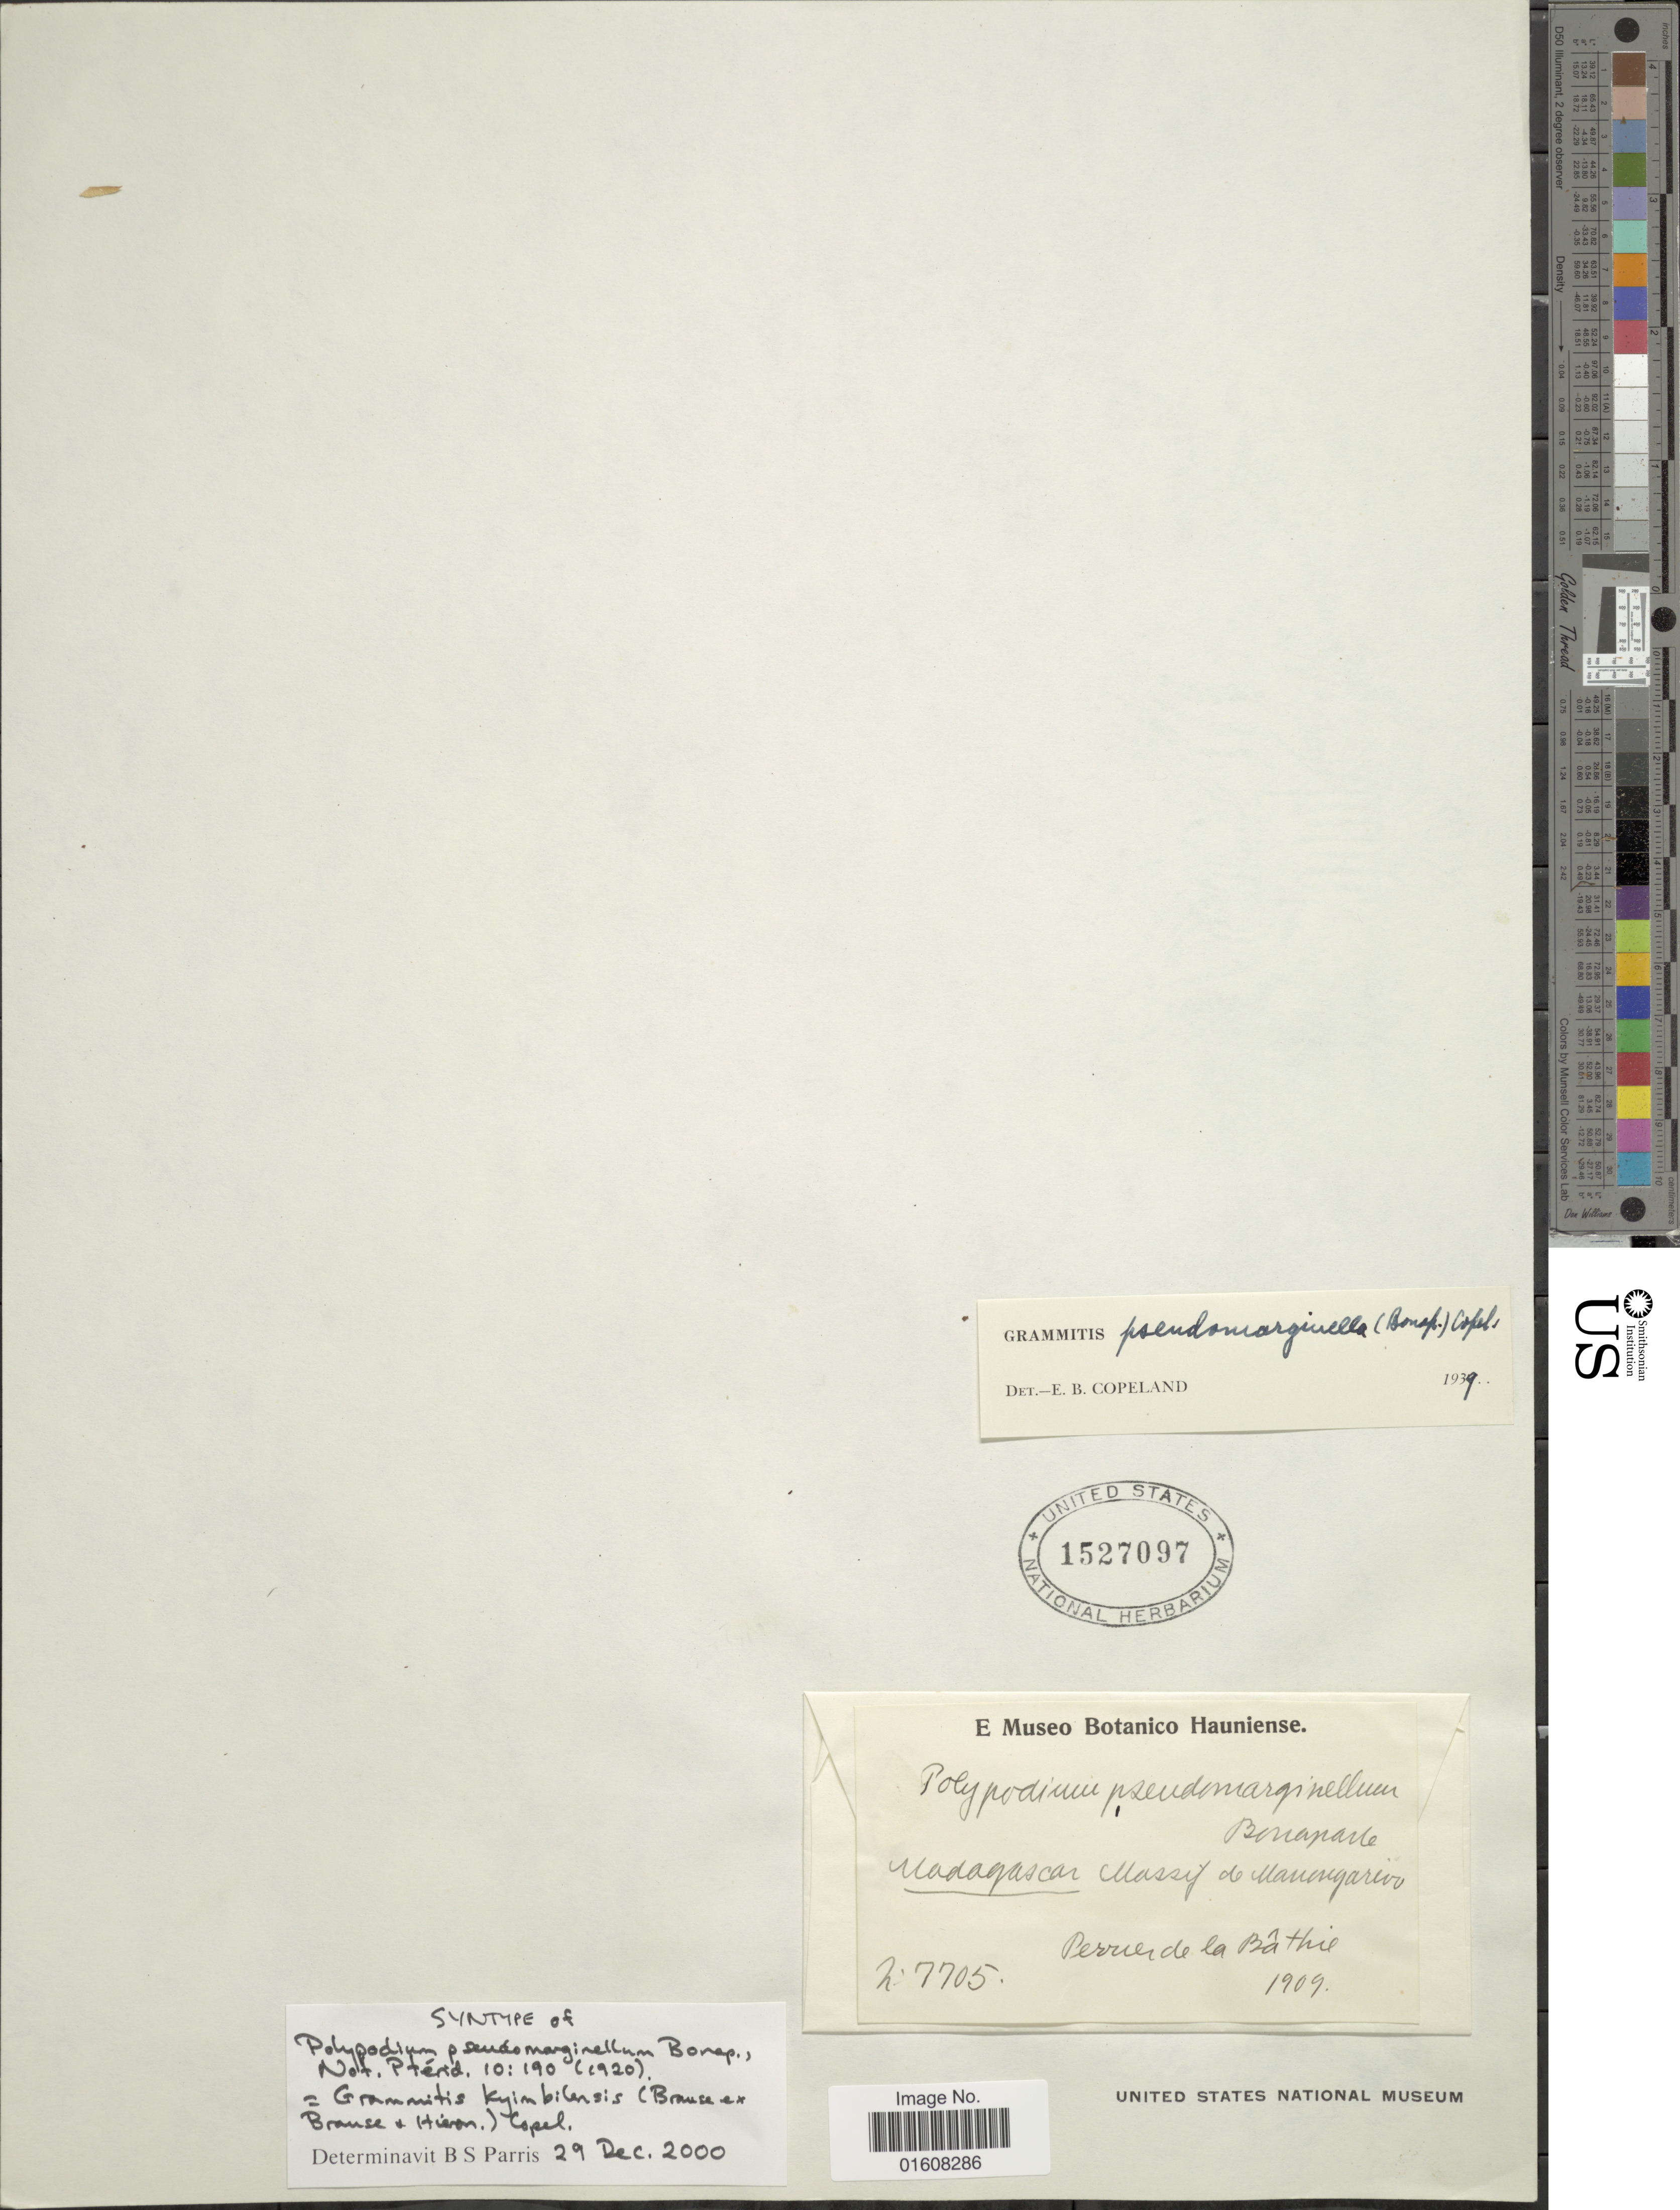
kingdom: Plantae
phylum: Tracheophyta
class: Polypodiopsida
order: Polypodiales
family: Polypodiaceae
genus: Grammitis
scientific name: Grammitis kyimbilensis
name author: (Brause ex Brause & Hieron.) Copel.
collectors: H. Perrier de la Bâthie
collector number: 7705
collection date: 1909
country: Madagascar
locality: Massif de Manongarivo.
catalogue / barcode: US 1527097